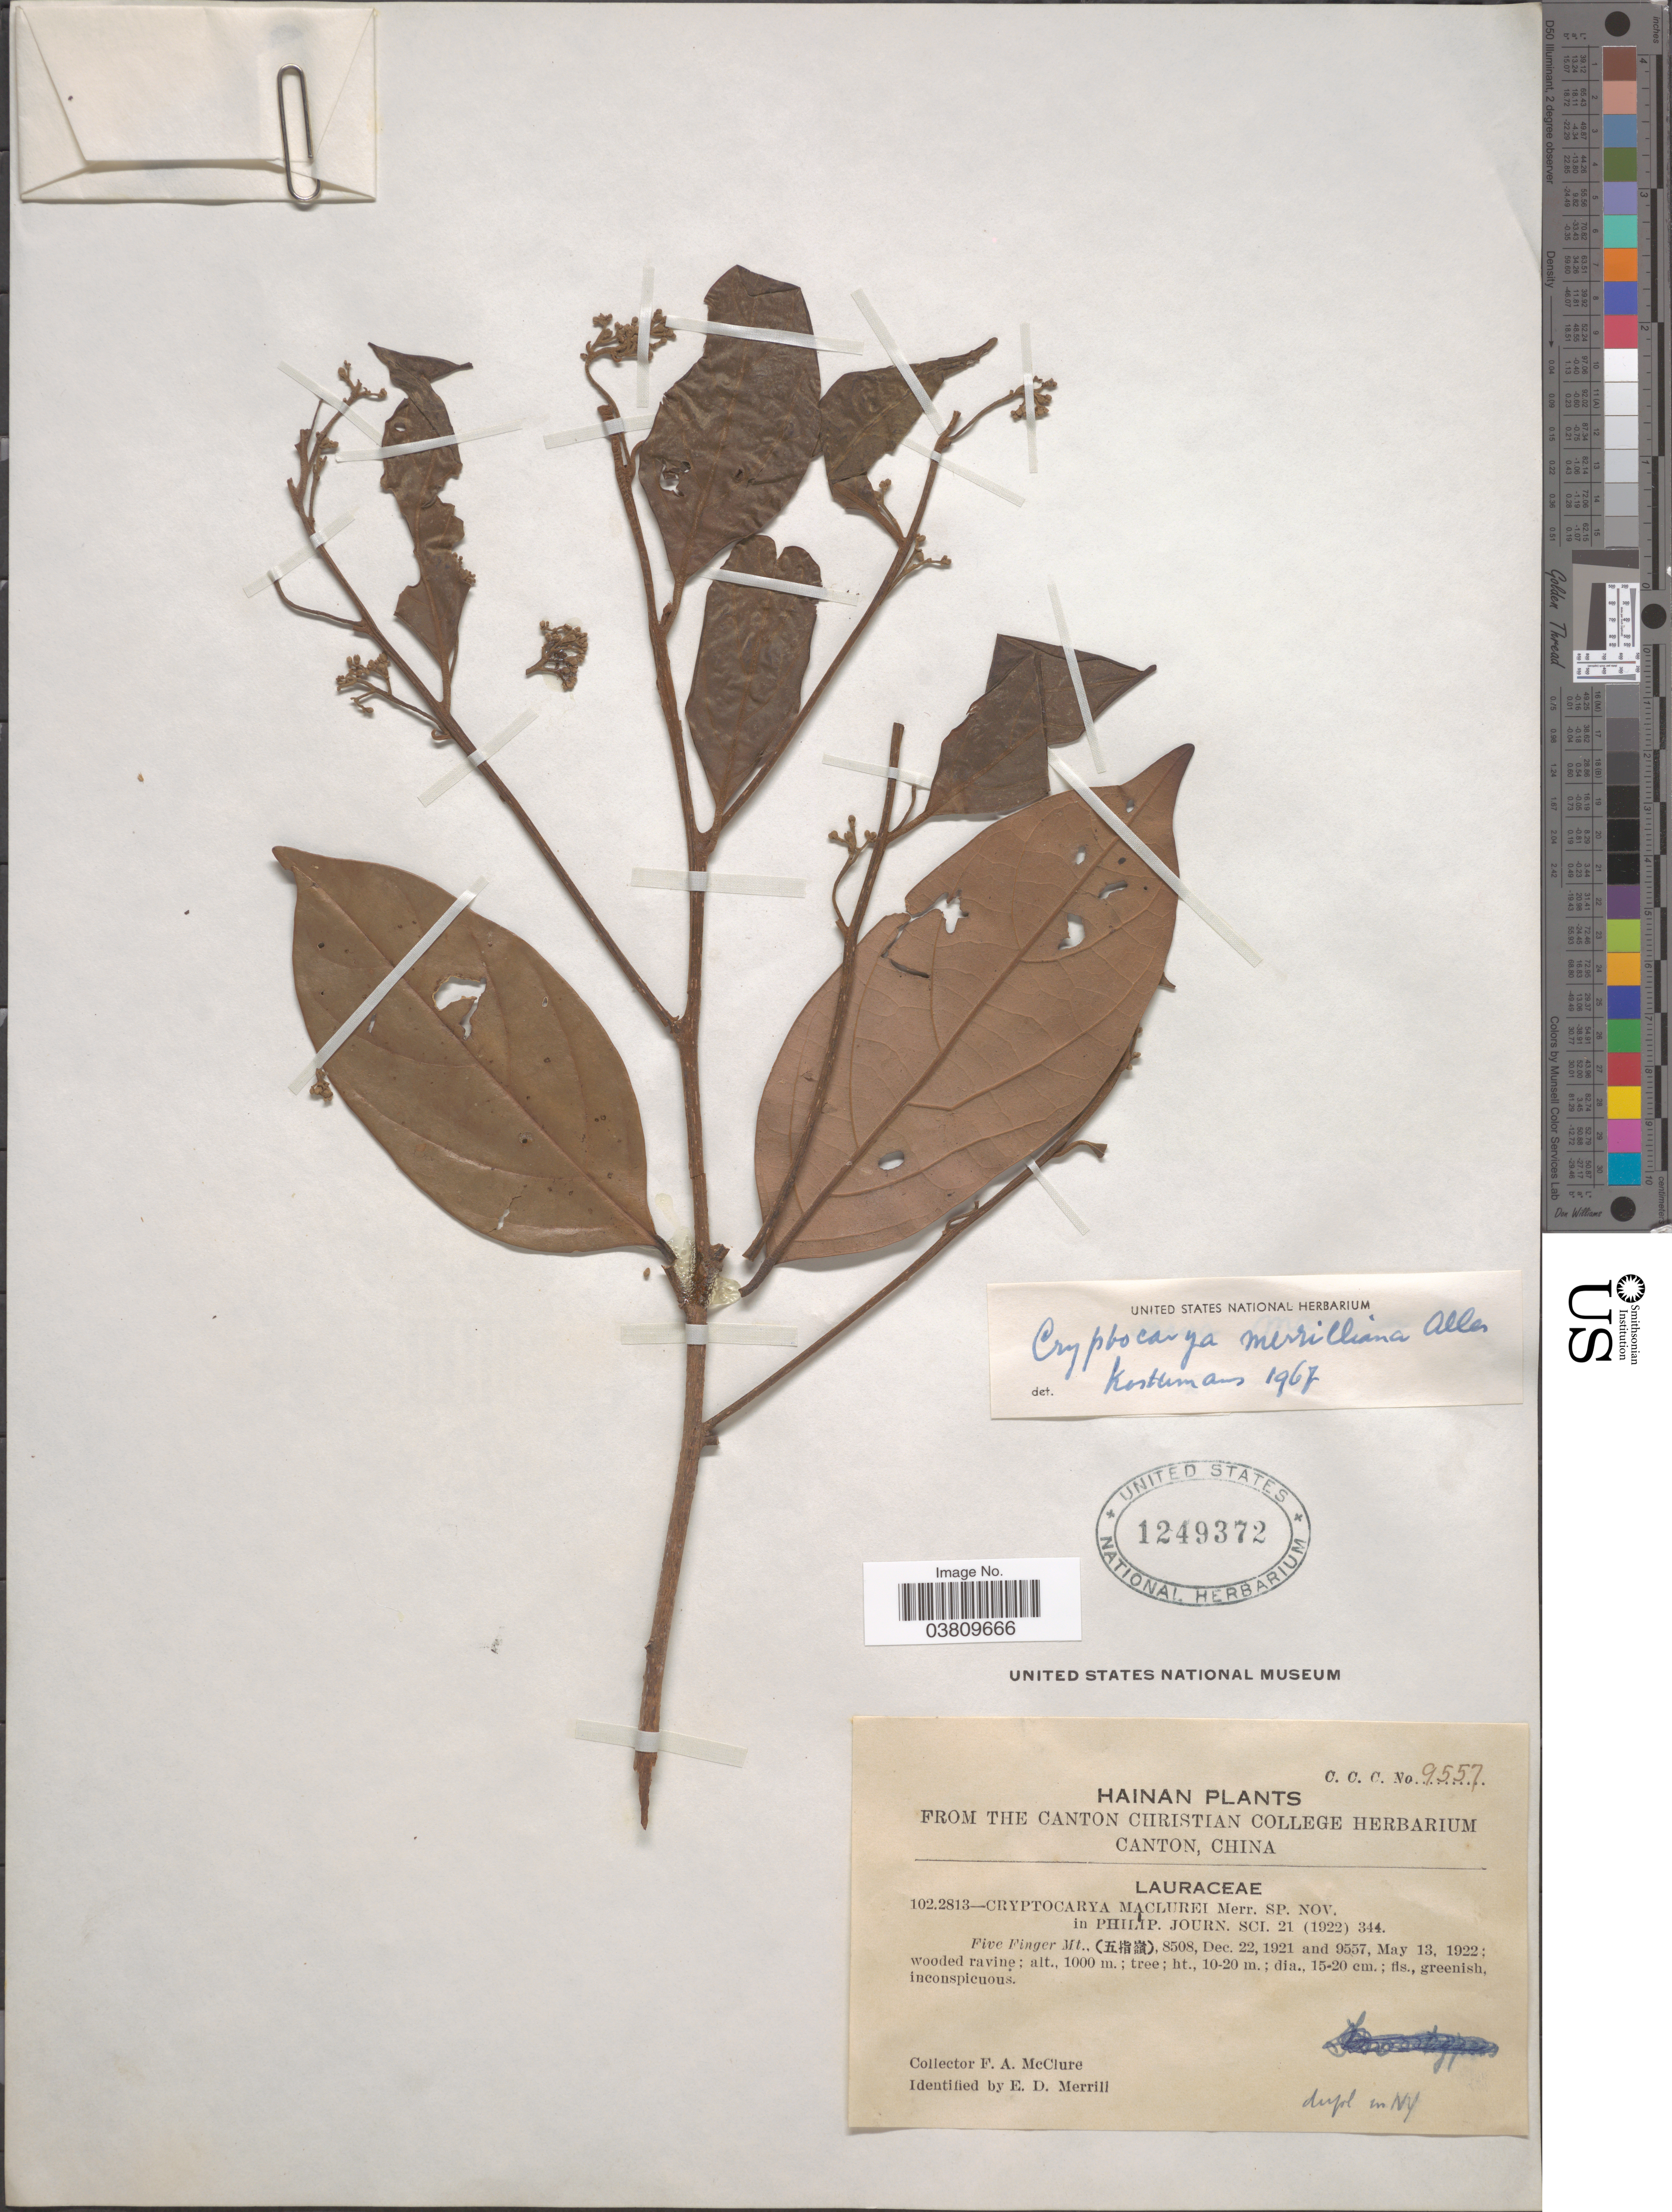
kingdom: Plantae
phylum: Tracheophyta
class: Magnoliopsida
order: Laurales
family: Lauraceae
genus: Cryptocarya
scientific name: Cryptocarya merrilliana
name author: C.K. Allen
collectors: F. A. McClure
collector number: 9557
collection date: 1921-12-22/1922-05-13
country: China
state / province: Hainan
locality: Five Finger Mt., (X).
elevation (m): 1000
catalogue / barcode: US 1249372